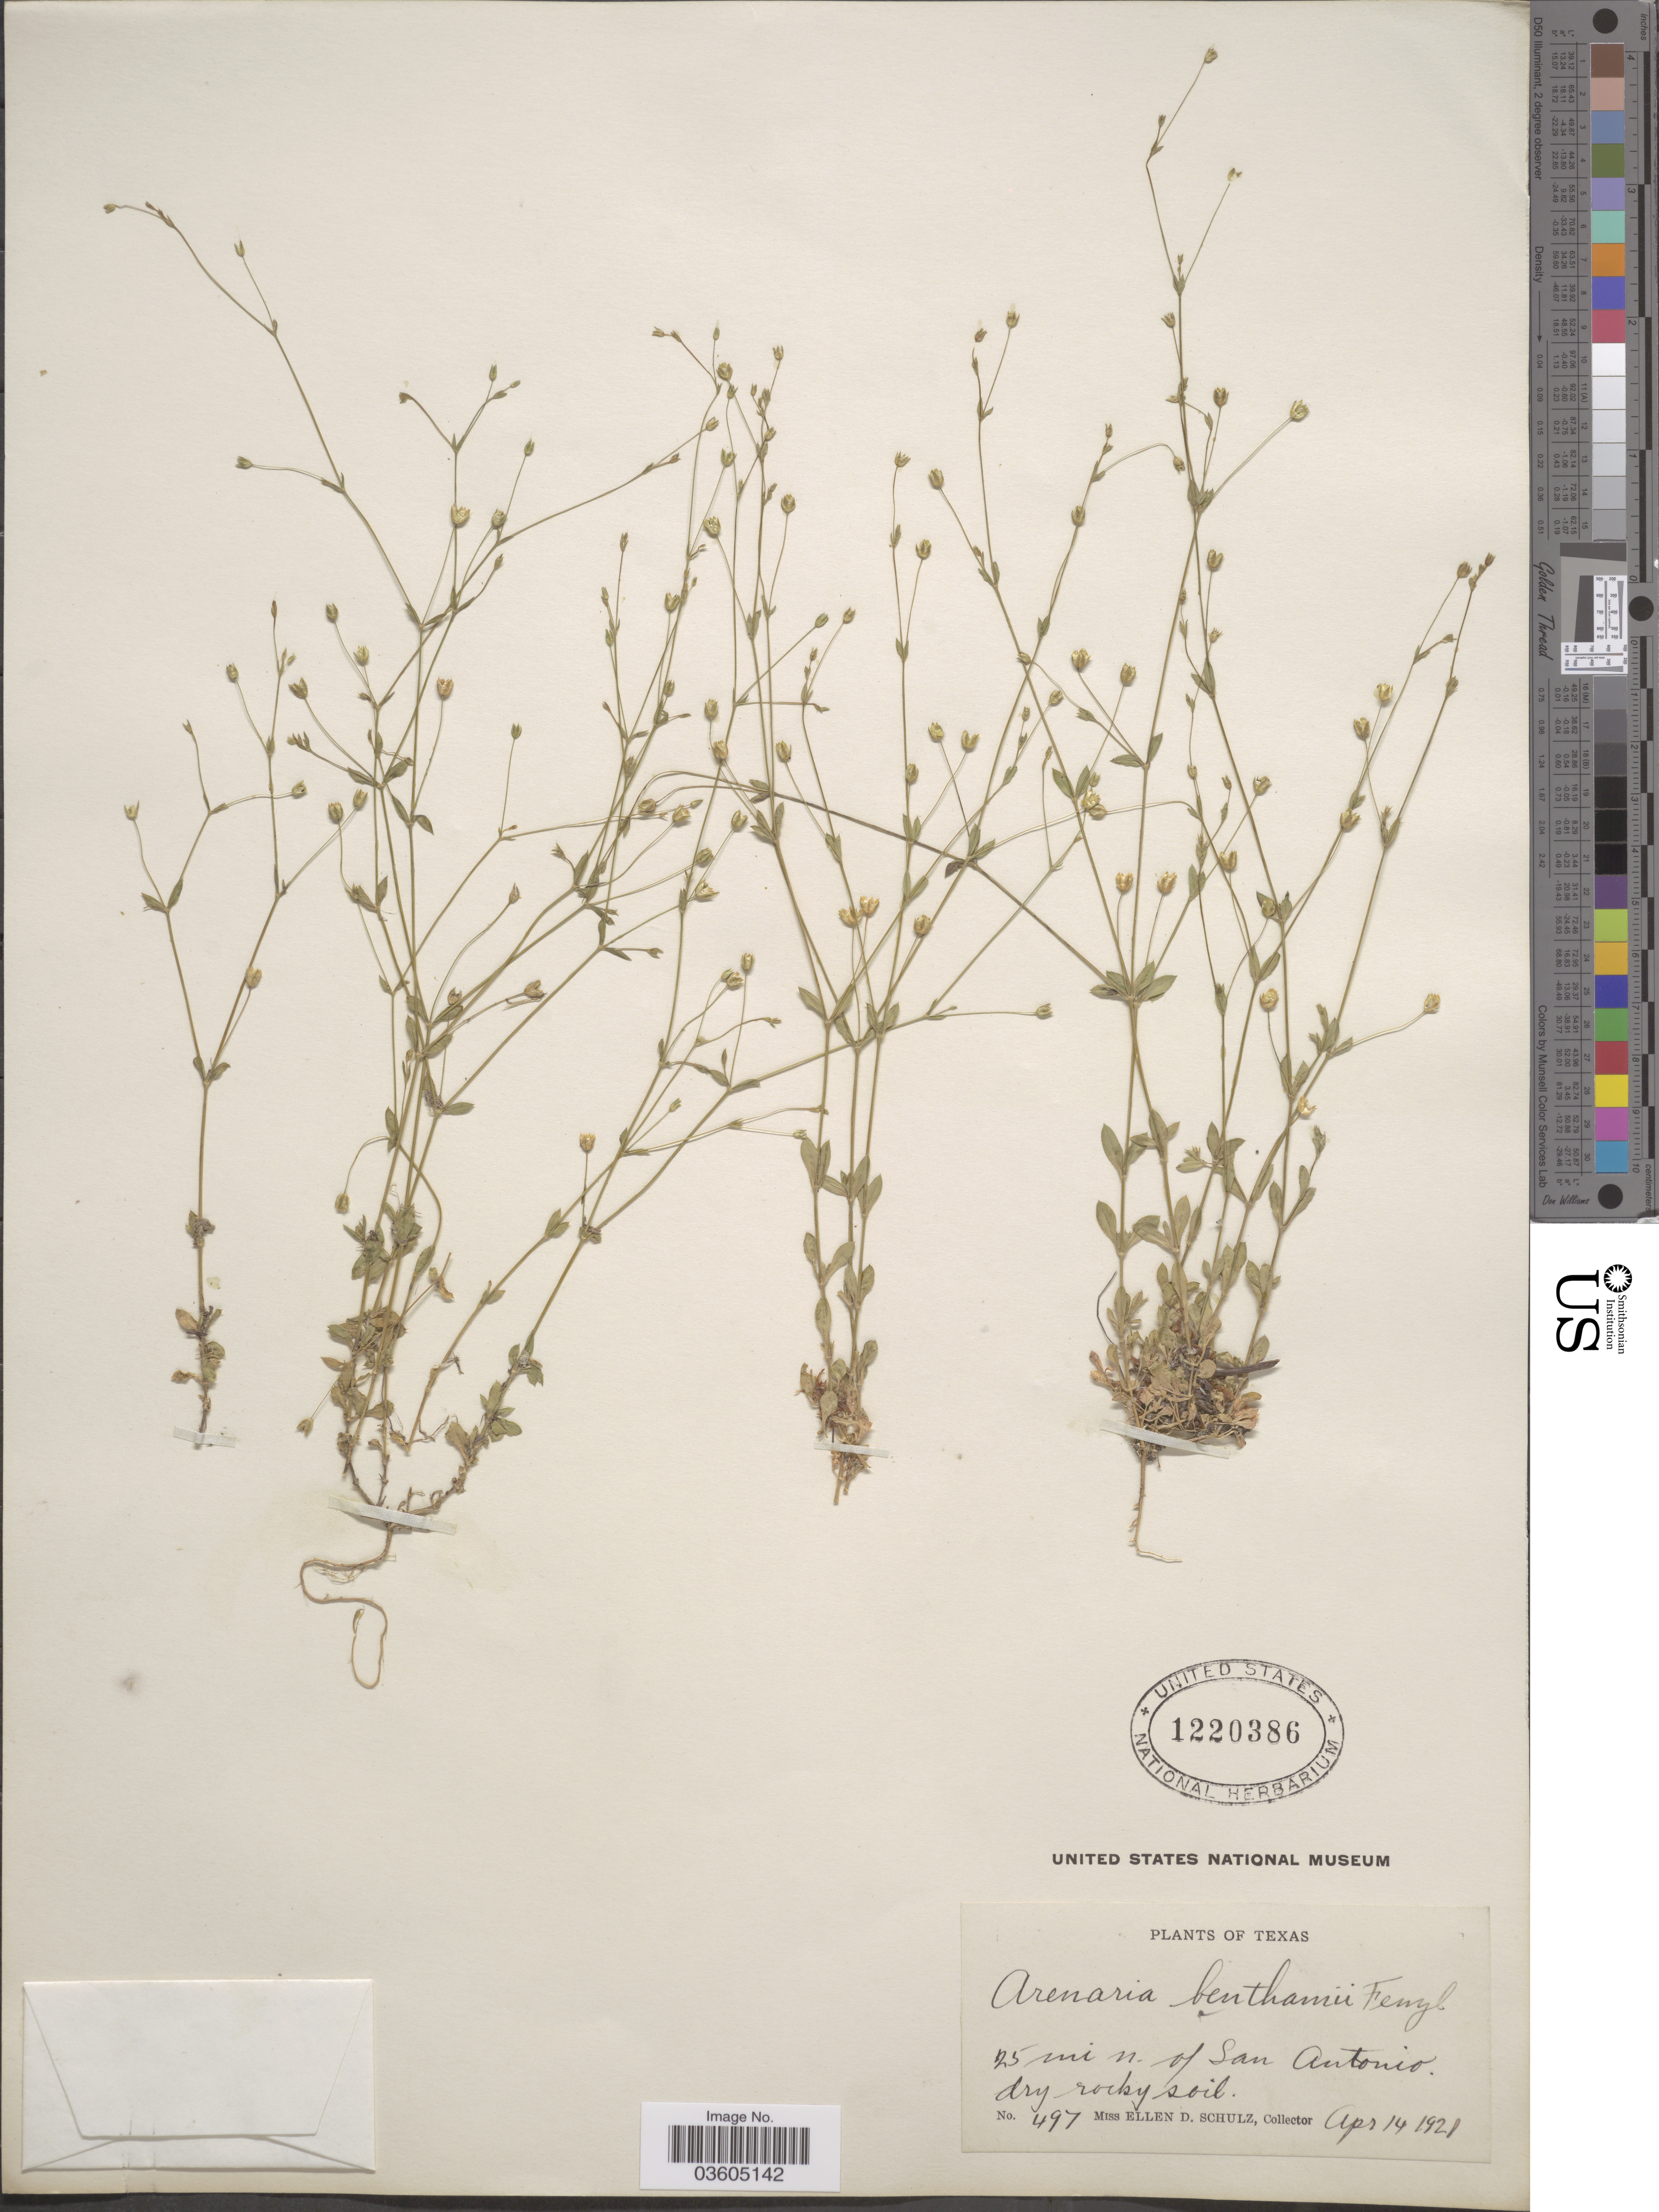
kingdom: Plantae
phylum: Tracheophyta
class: Magnoliopsida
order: Caryophyllales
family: Caryophyllaceae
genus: Arenaria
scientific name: Arenaria benthamii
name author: Fenzl ex Torr. & A. Gray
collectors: E. D. Schulz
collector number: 497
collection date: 1928-04-14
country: United States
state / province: Texas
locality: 25 mi N. of San Antonio.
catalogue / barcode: US 1220386